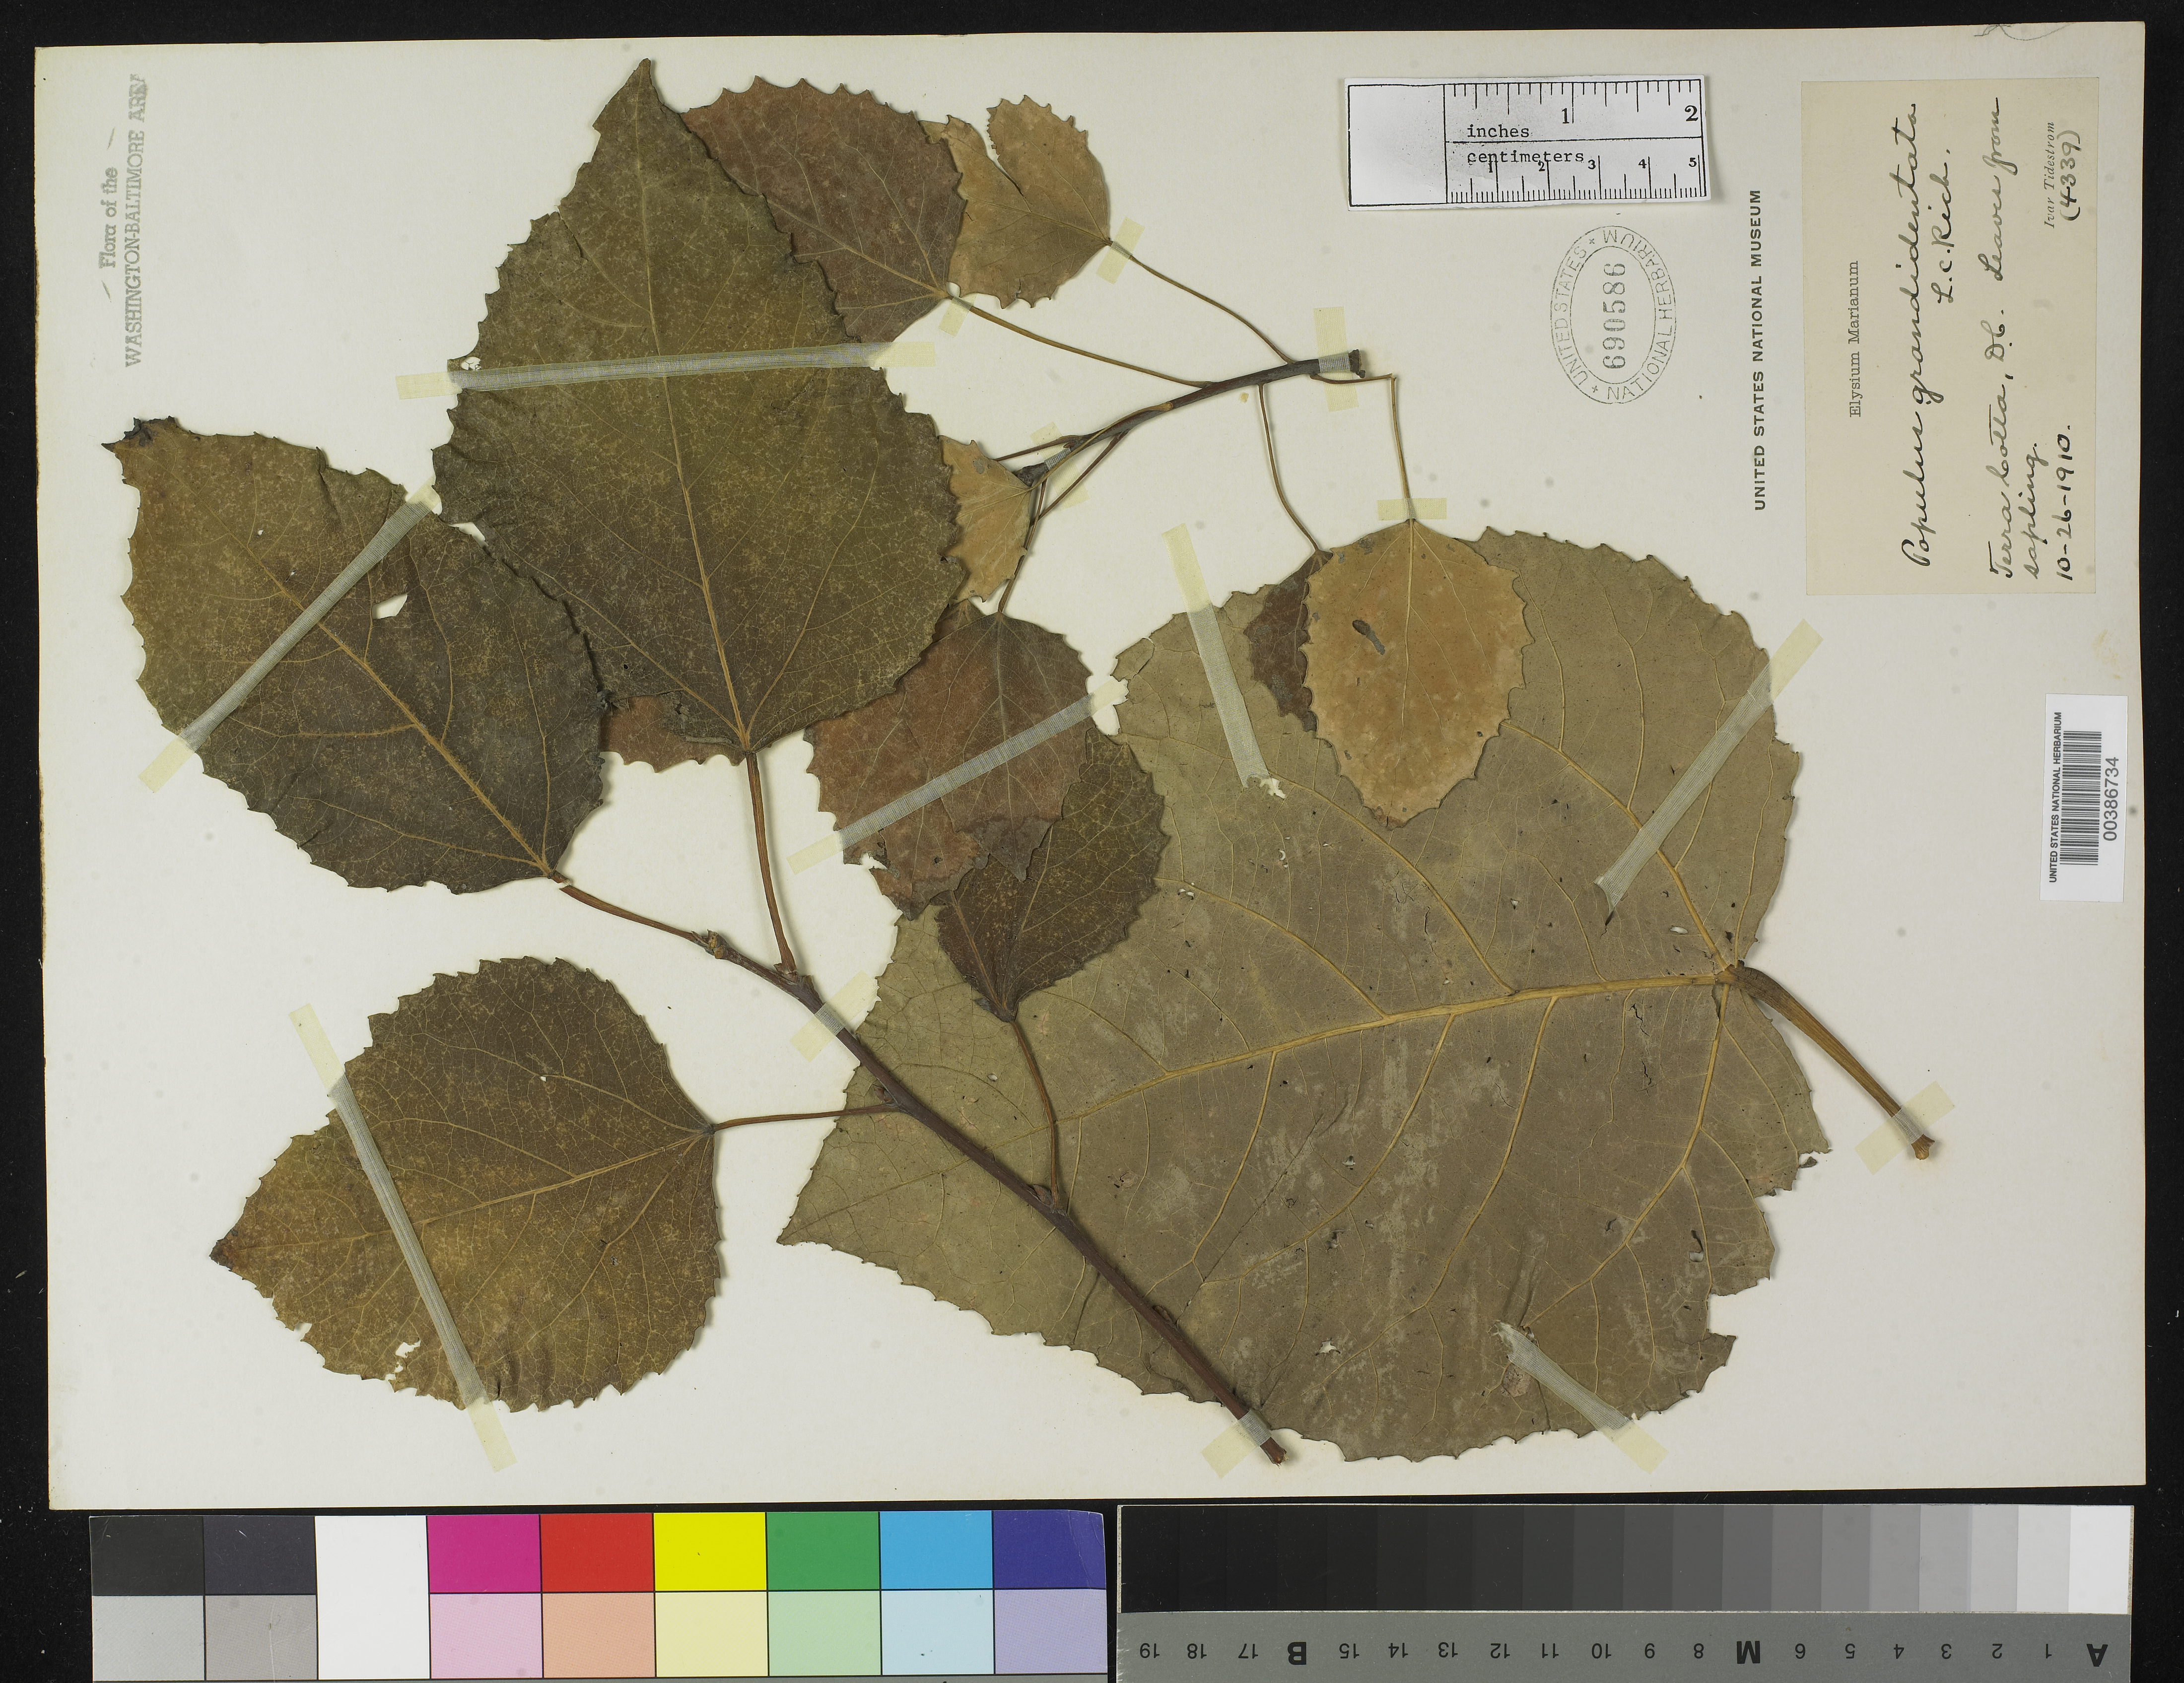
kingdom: Plantae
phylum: Tracheophyta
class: Magnoliopsida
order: Malpighiales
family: Salicaceae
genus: Populus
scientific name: Populus grandidentata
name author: Michx.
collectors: I. F. Tidestrom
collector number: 4339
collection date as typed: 26 Oct 1910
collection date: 1910-10-26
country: United States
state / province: District of Columbia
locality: Terra Cotta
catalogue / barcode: US 690586